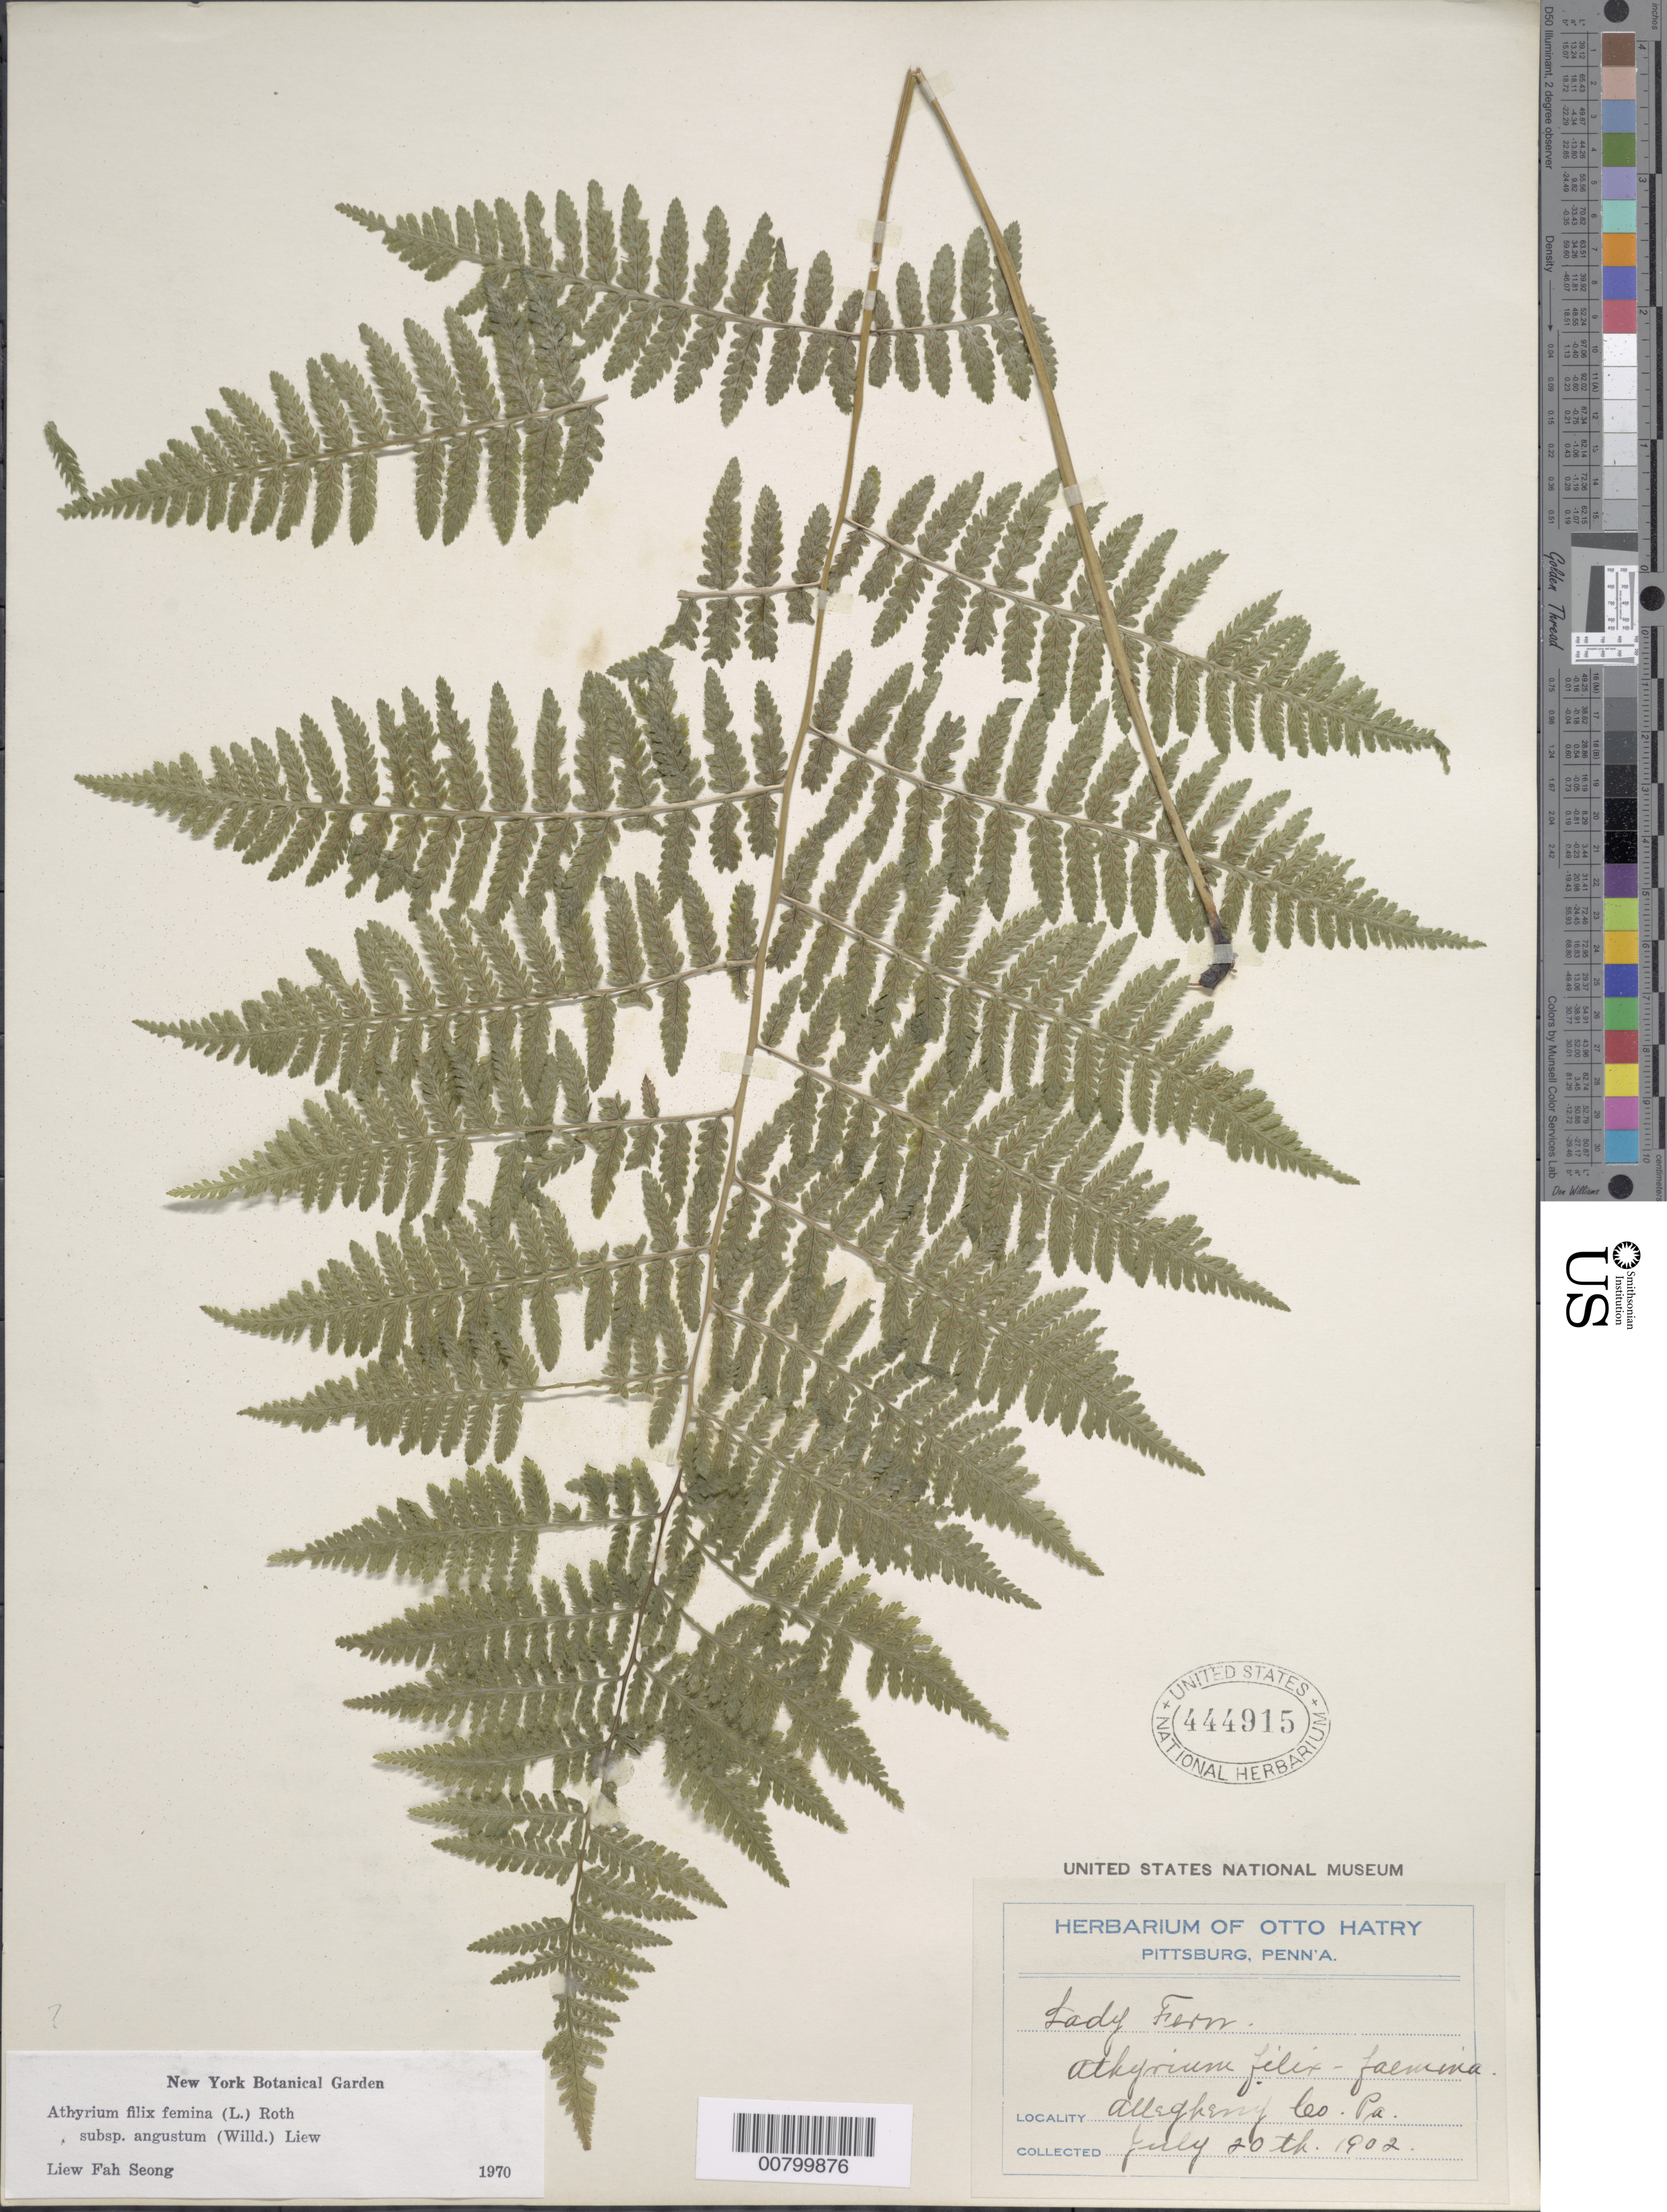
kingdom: Plantae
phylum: Tracheophyta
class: Polypodiopsida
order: Polypodiales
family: Athyriaceae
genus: Athyrium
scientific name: Athyrium filix-femina subsp. angustatum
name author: (Willd.) R.T. Clausen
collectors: ex herb. Otto Hatry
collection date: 1902-07-20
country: United States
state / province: Pennsylvania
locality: Allegheny Co., Pa.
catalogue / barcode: US 444915